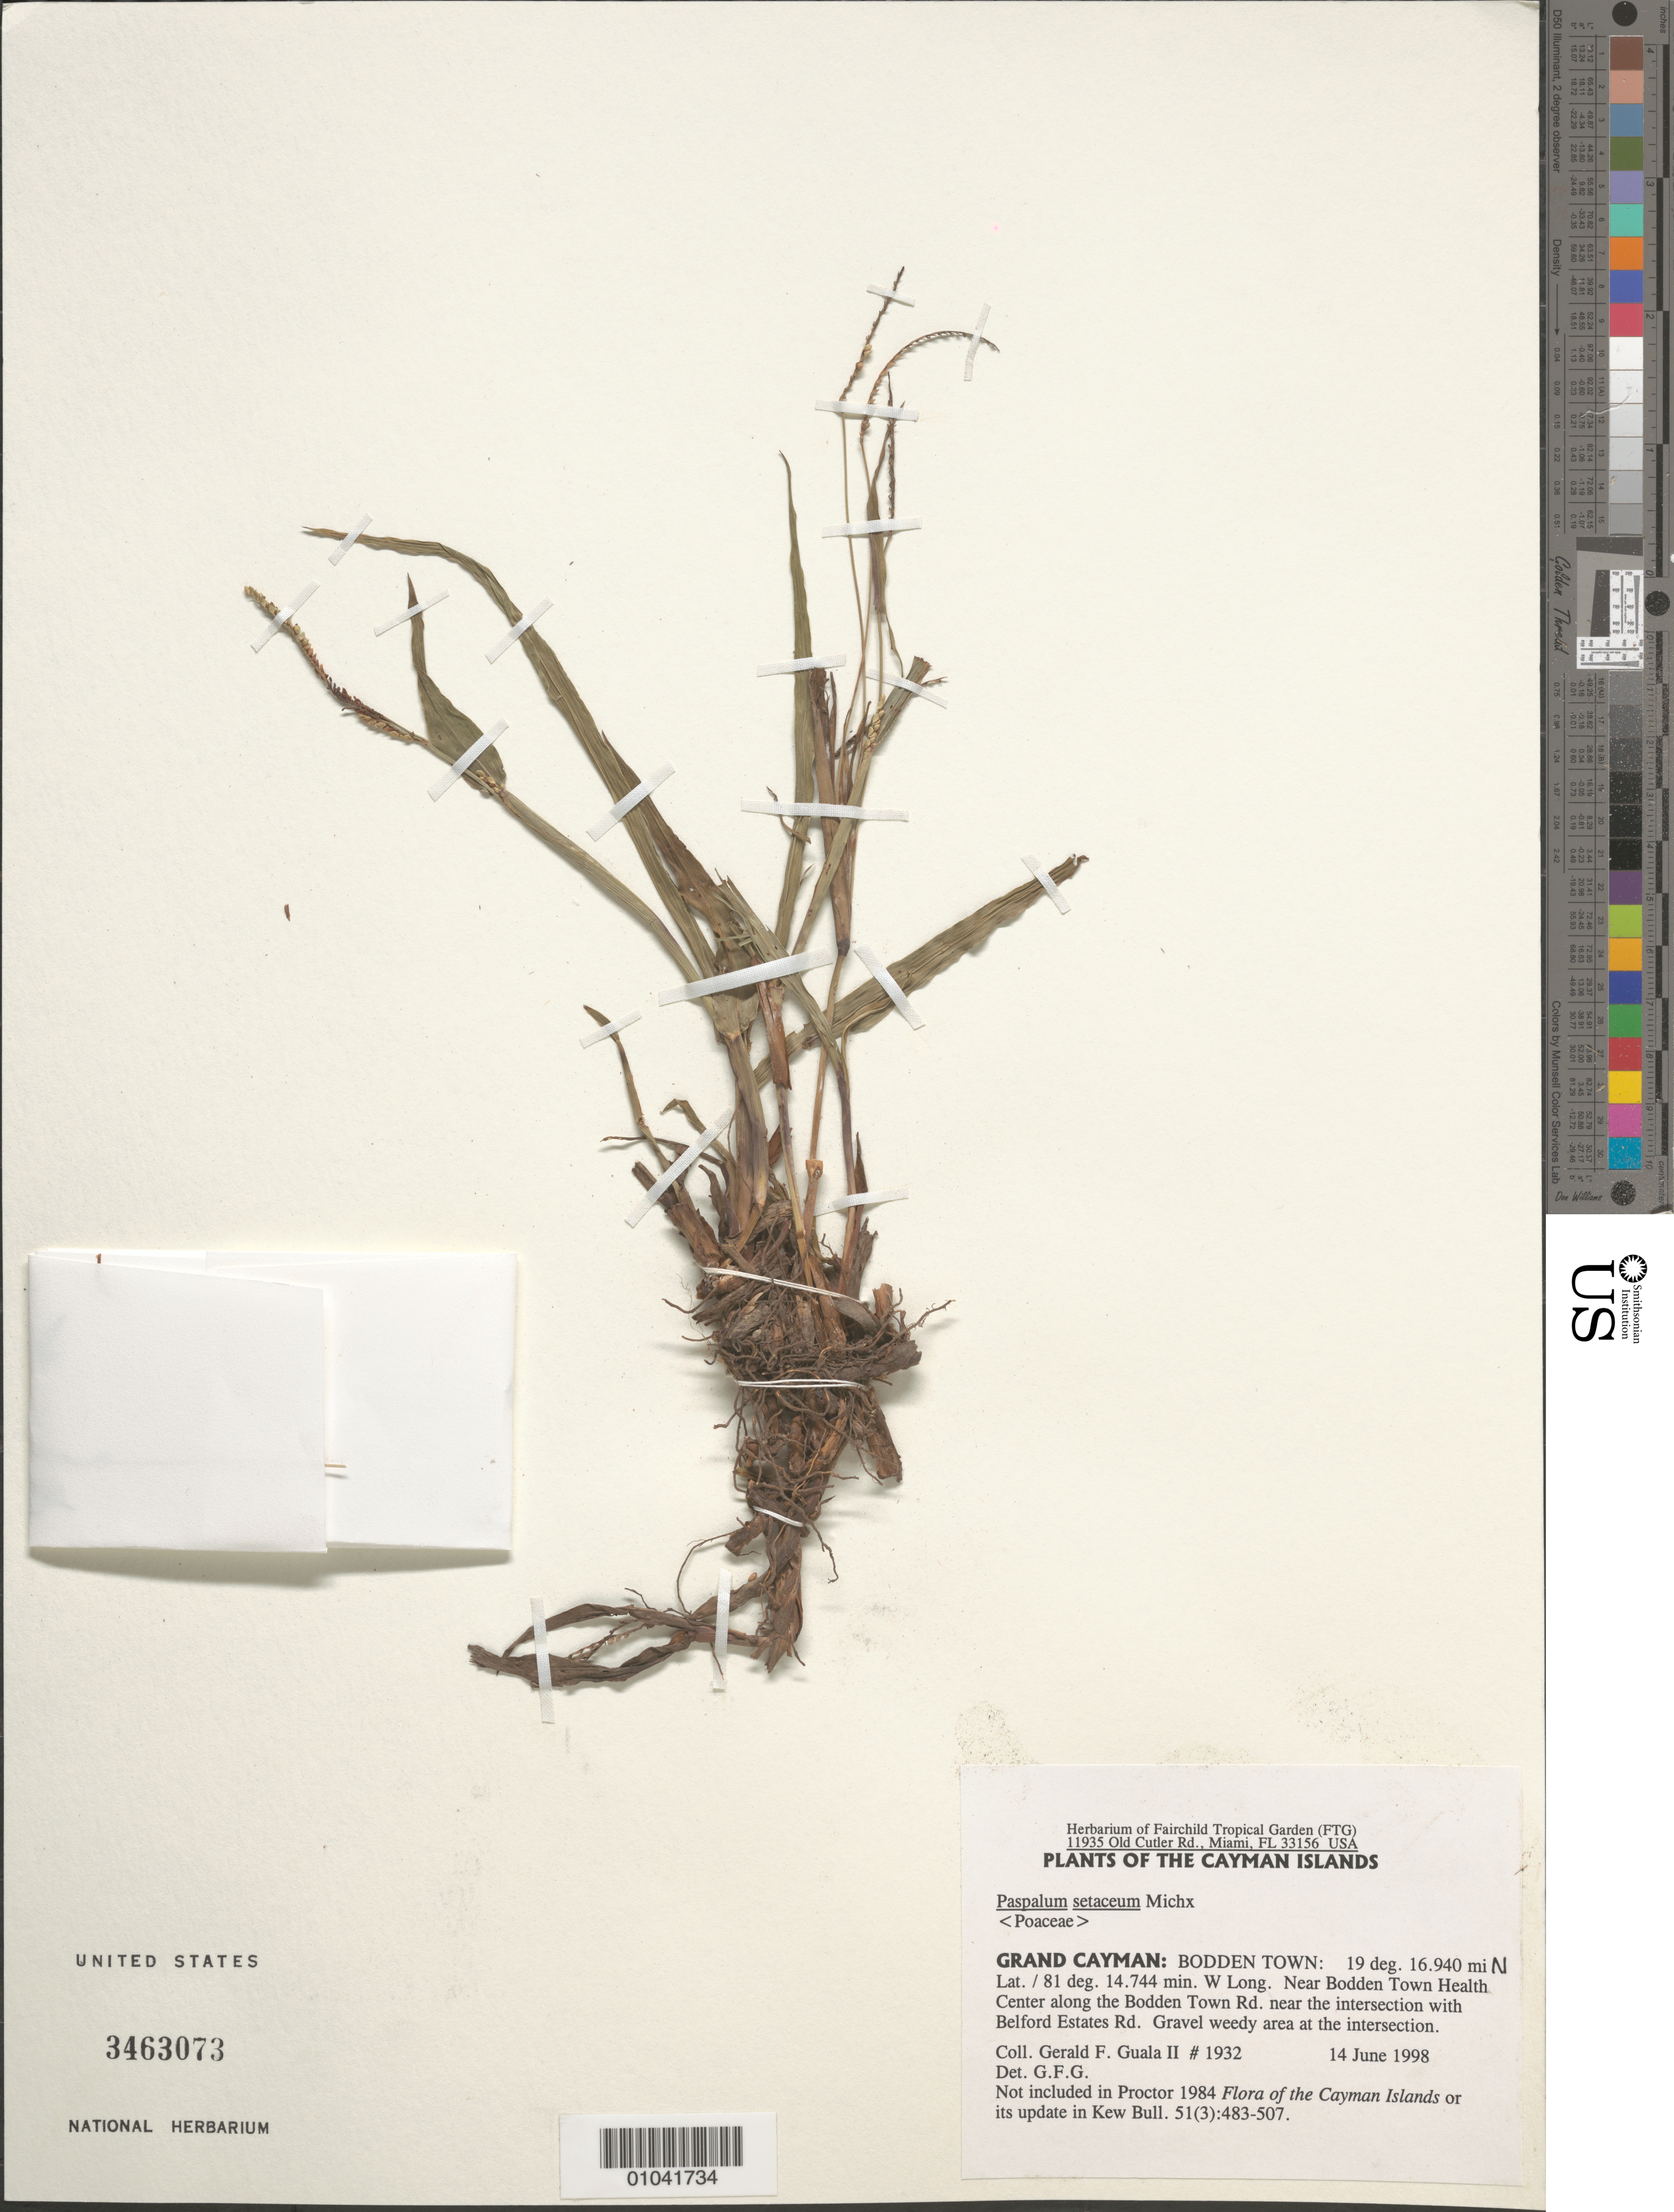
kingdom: Plantae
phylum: Tracheophyta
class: Liliopsida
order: Poales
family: Poaceae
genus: Paspalum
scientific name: Paspalum setaceum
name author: Michx.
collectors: G. Guala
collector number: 1932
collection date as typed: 14 Jun 1998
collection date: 1998-06-14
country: Cayman Islands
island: Grand Cayman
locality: Bodden Town, near Bodden Town Health Center along the Bodden Town Road, near the intersection with Belford Estates Road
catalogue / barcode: US 3463073